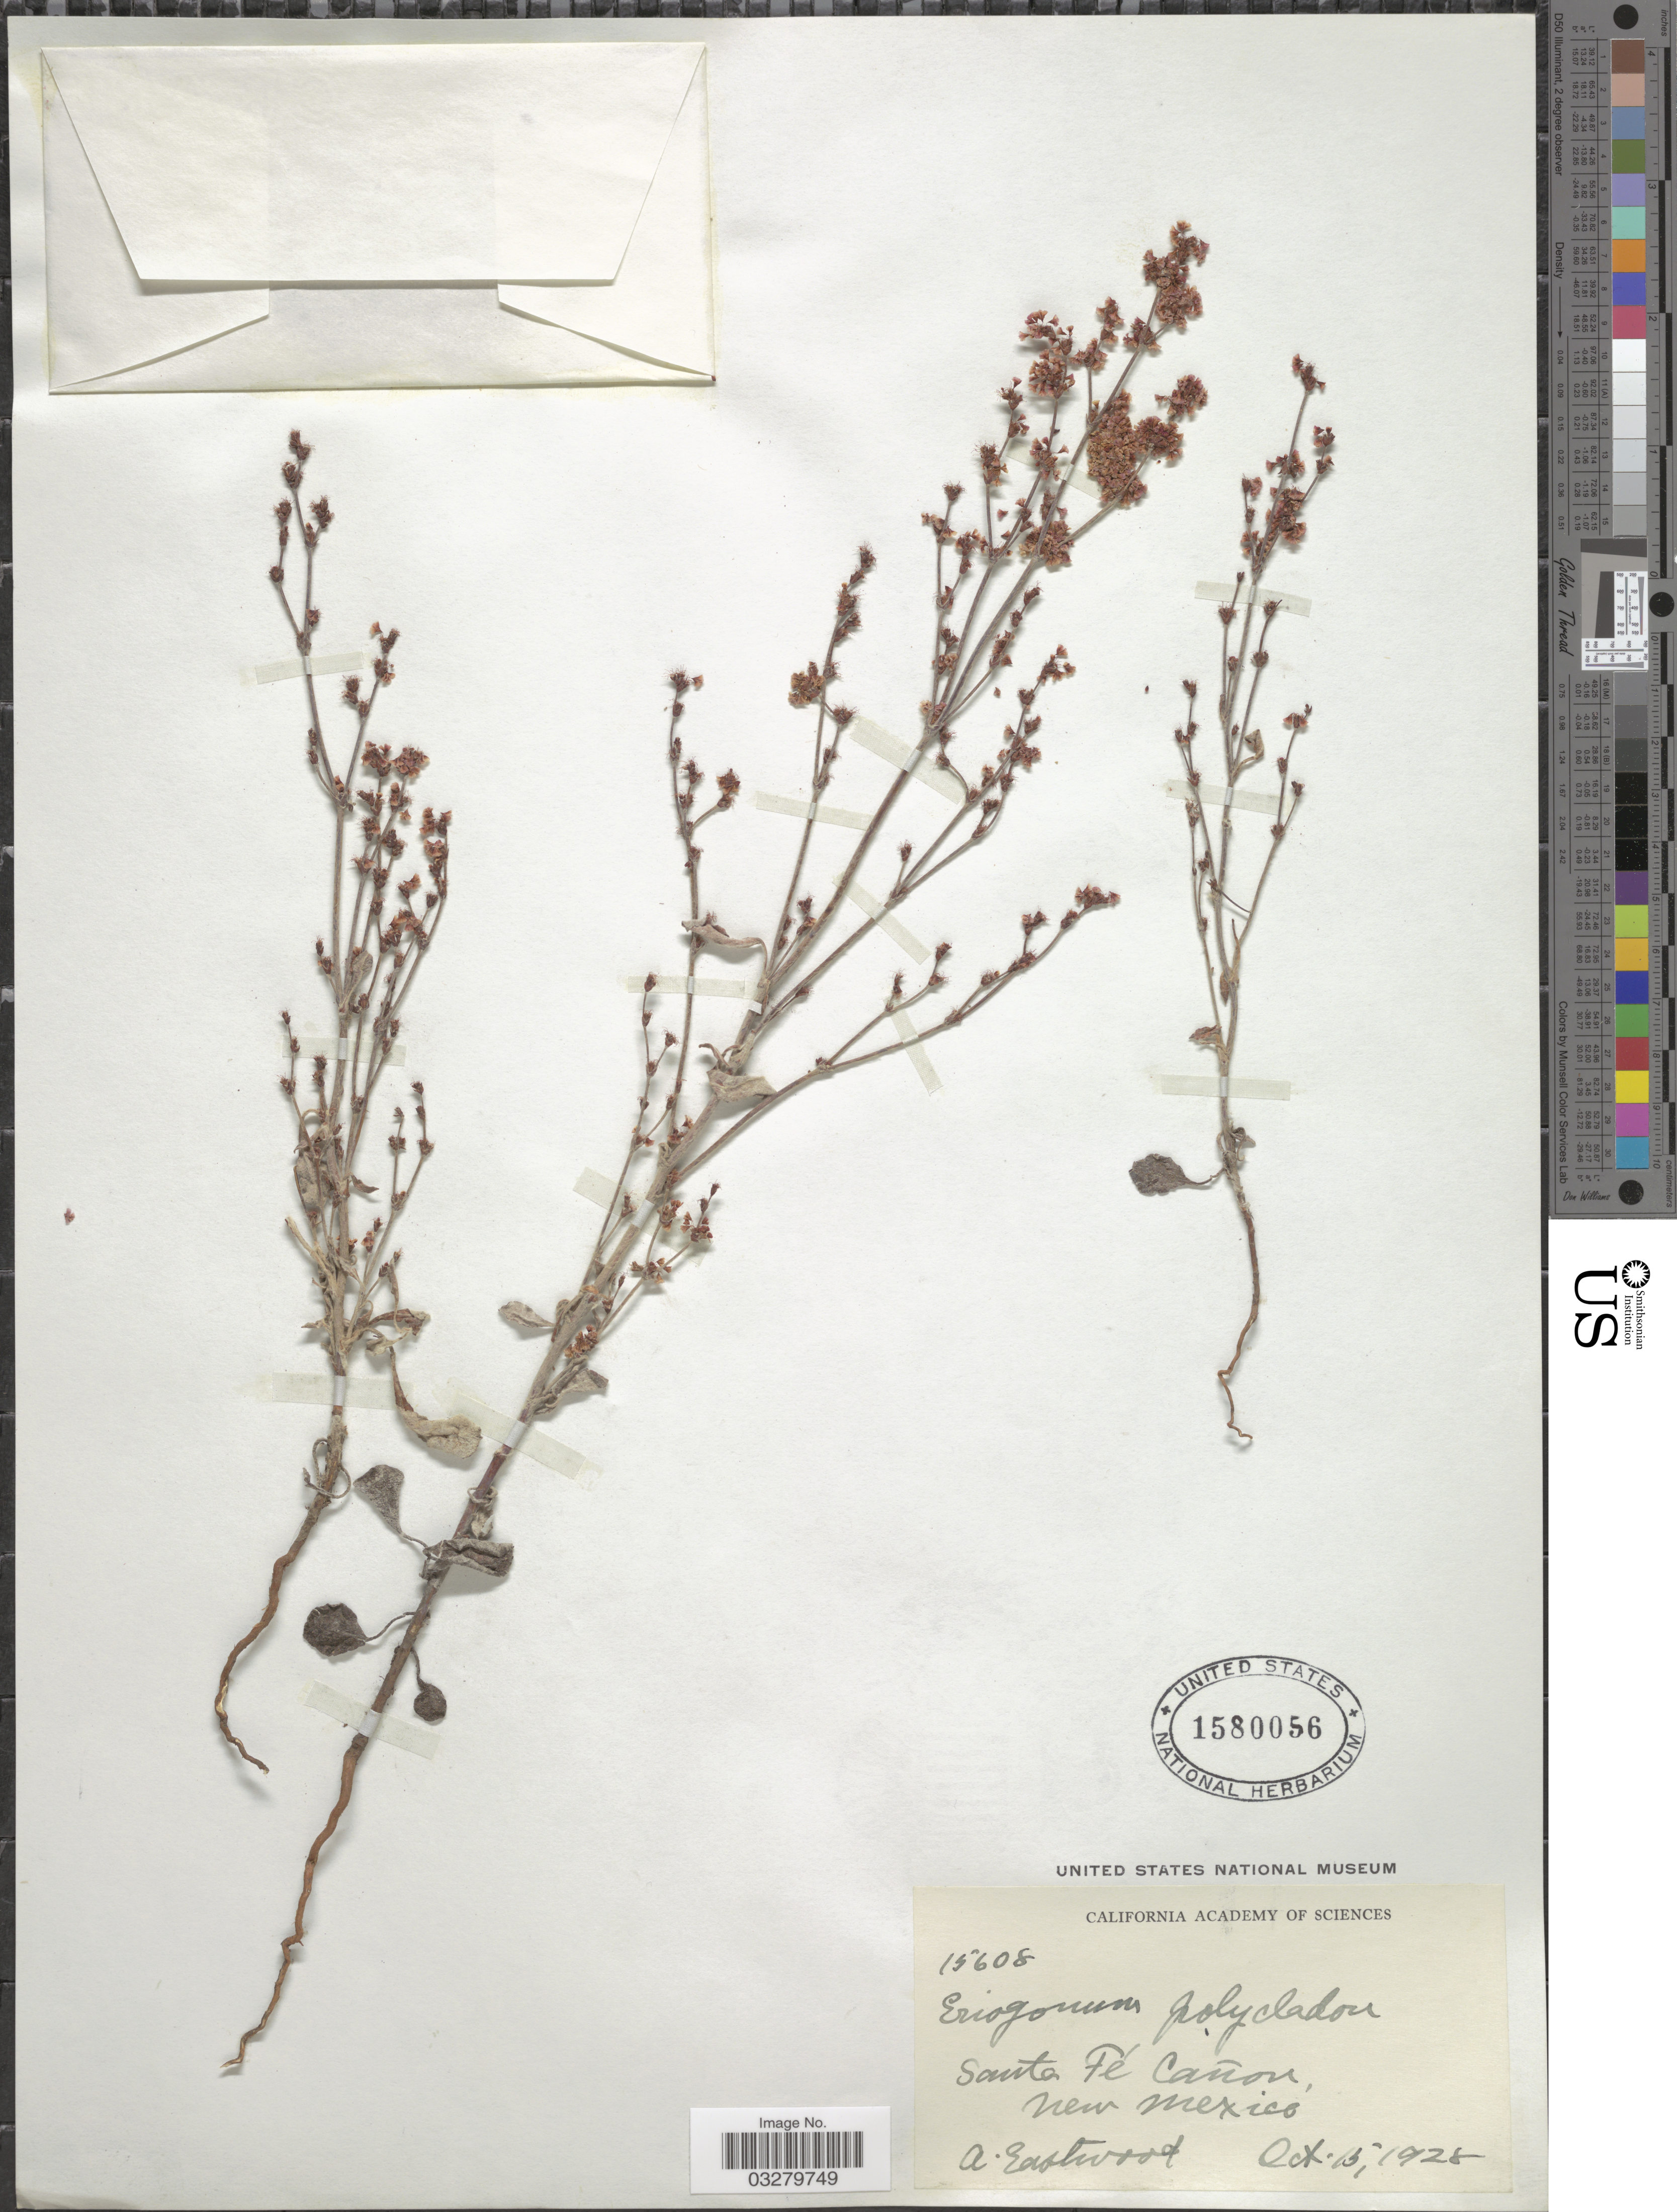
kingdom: Plantae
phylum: Tracheophyta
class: Magnoliopsida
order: Caryophyllales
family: Polygonaceae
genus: Eriogonum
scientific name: Eriogonum polycladon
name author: Benth.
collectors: A. Eastwood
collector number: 15608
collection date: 1928-10-15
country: United States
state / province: New Mexico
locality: Santa Fe Cañon.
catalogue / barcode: US 1580056